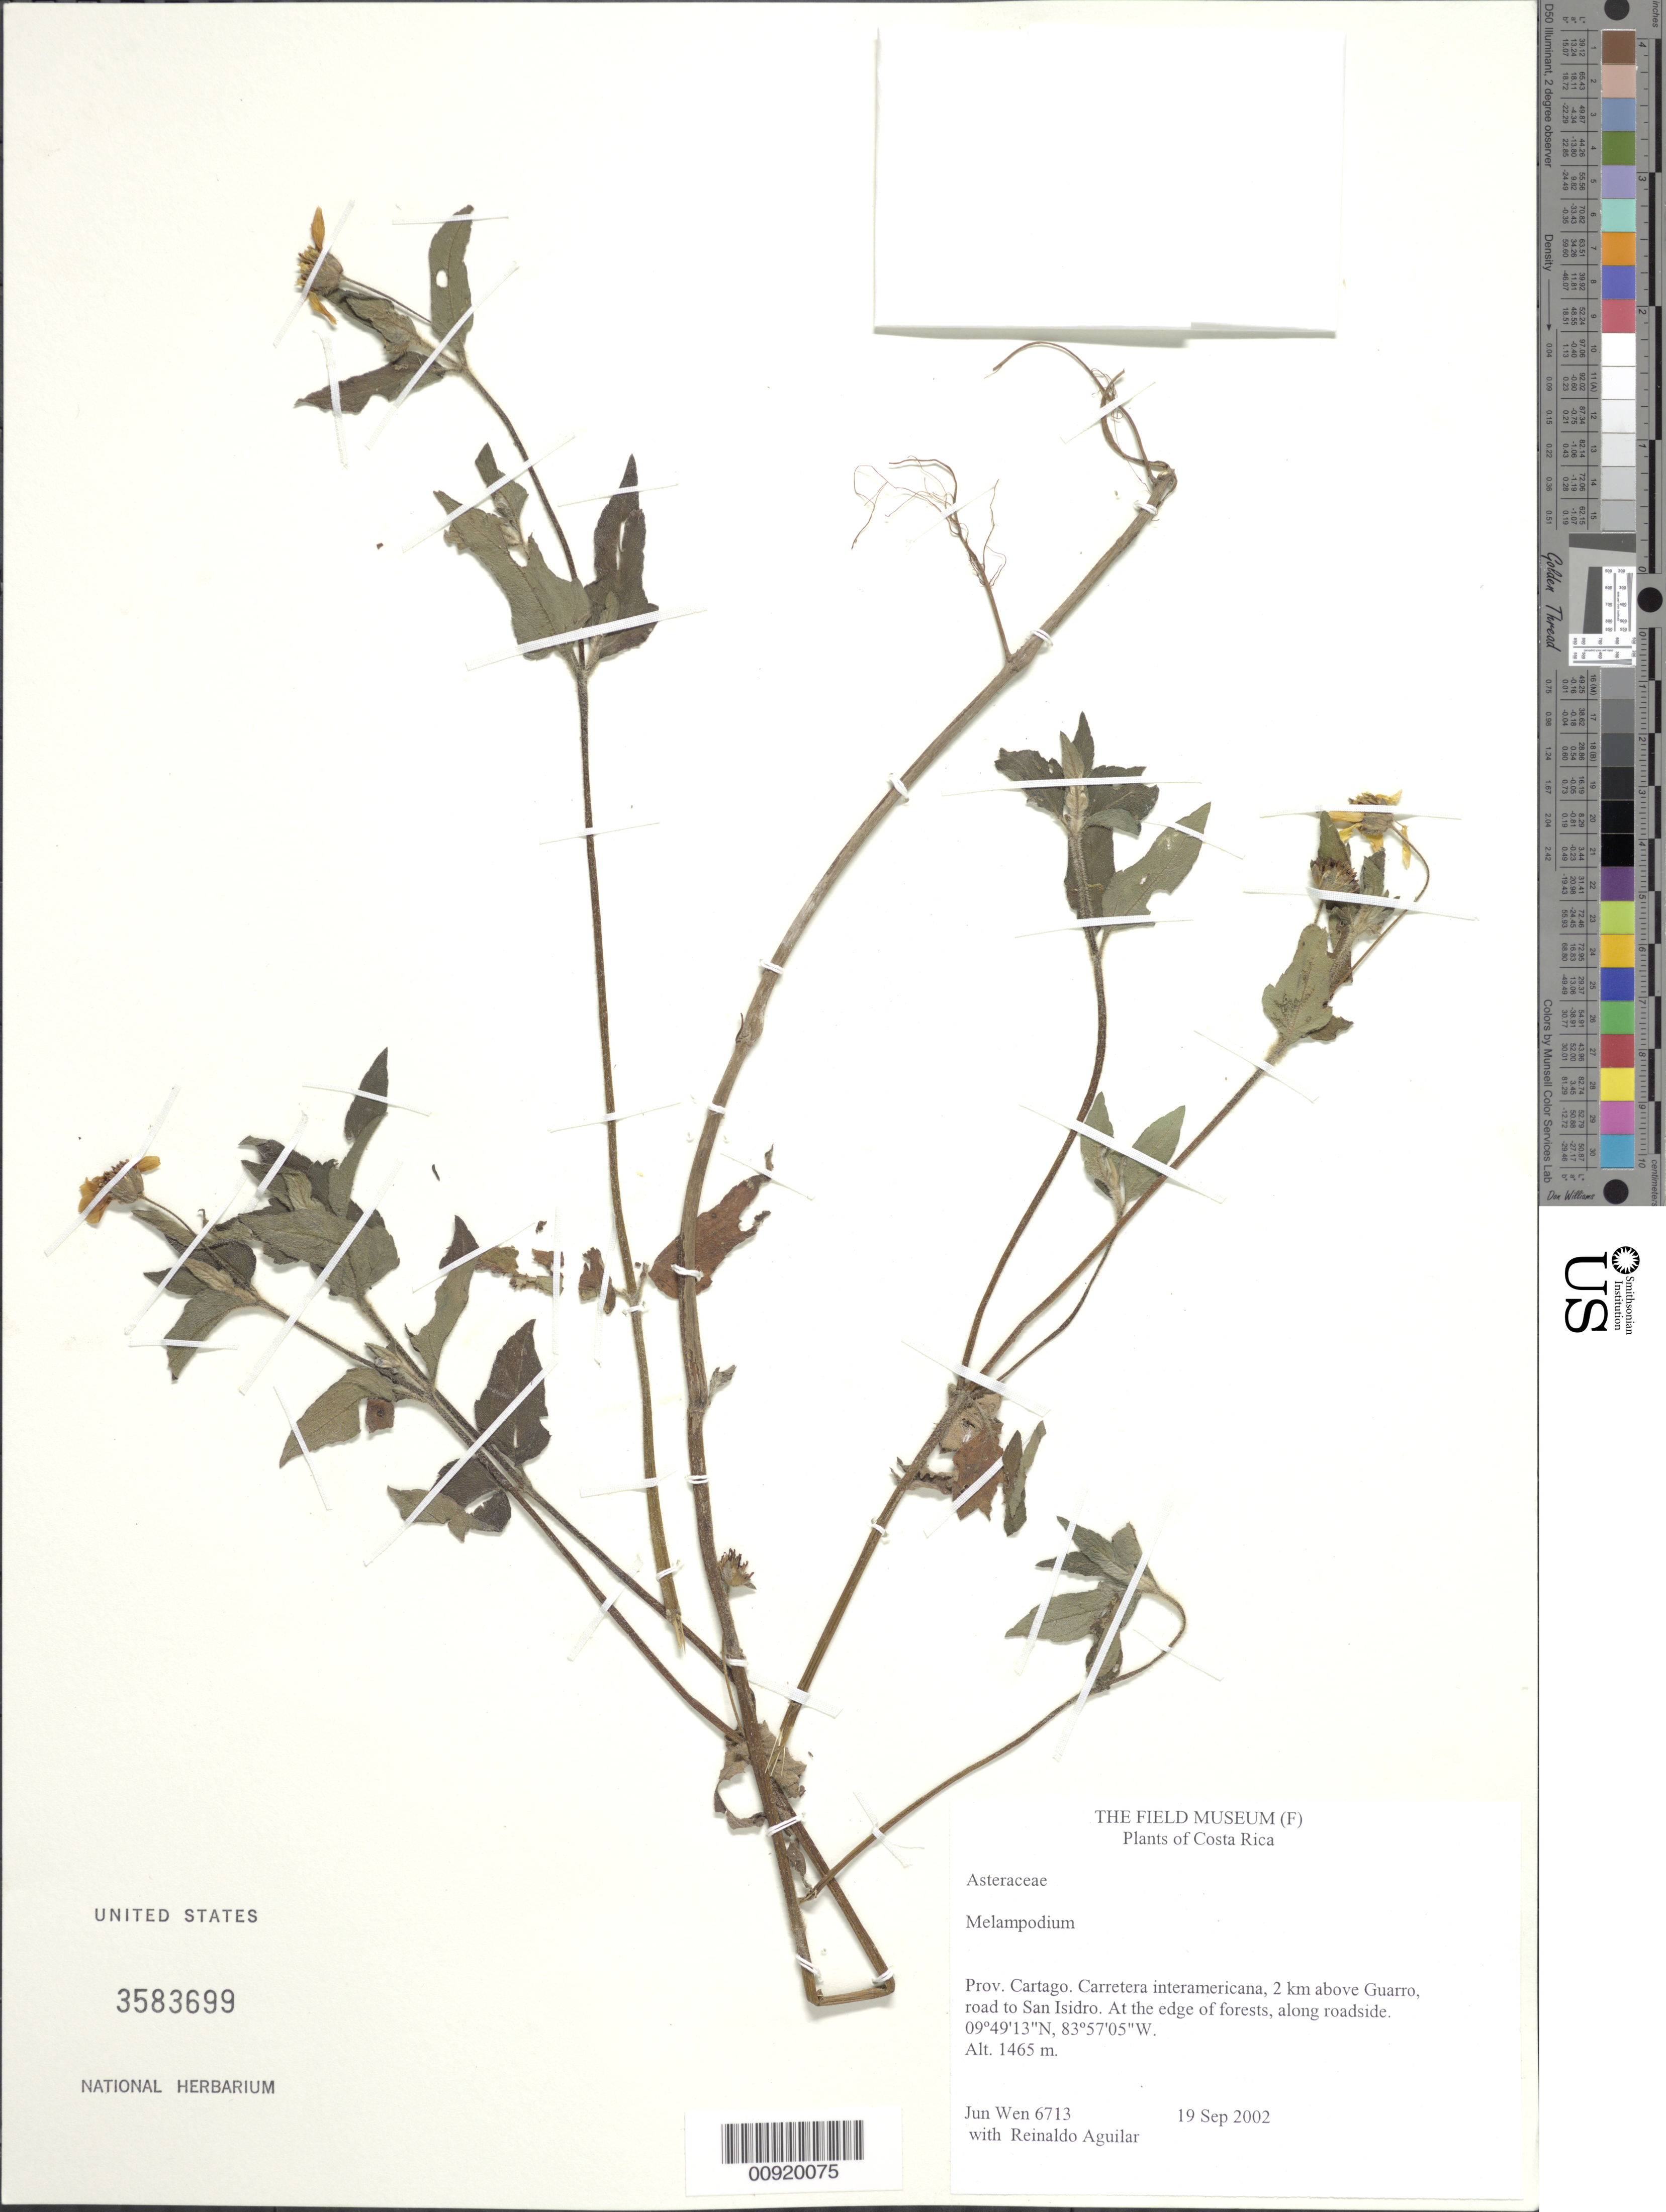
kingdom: Plantae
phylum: Tracheophyta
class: Magnoliopsida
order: Asterales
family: Asteraceae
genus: Melampodium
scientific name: Melampodium sp.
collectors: J. Wen & R. Aguilar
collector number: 6713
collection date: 2002-09-19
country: Costa Rica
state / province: Cartago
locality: Carretera interamericana, 2 km above Guarro, road to San Isidro.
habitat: At the edge of forests, along roadside.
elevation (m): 1465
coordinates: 09 49 13 N, 83 57 05 W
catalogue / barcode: US 3583699